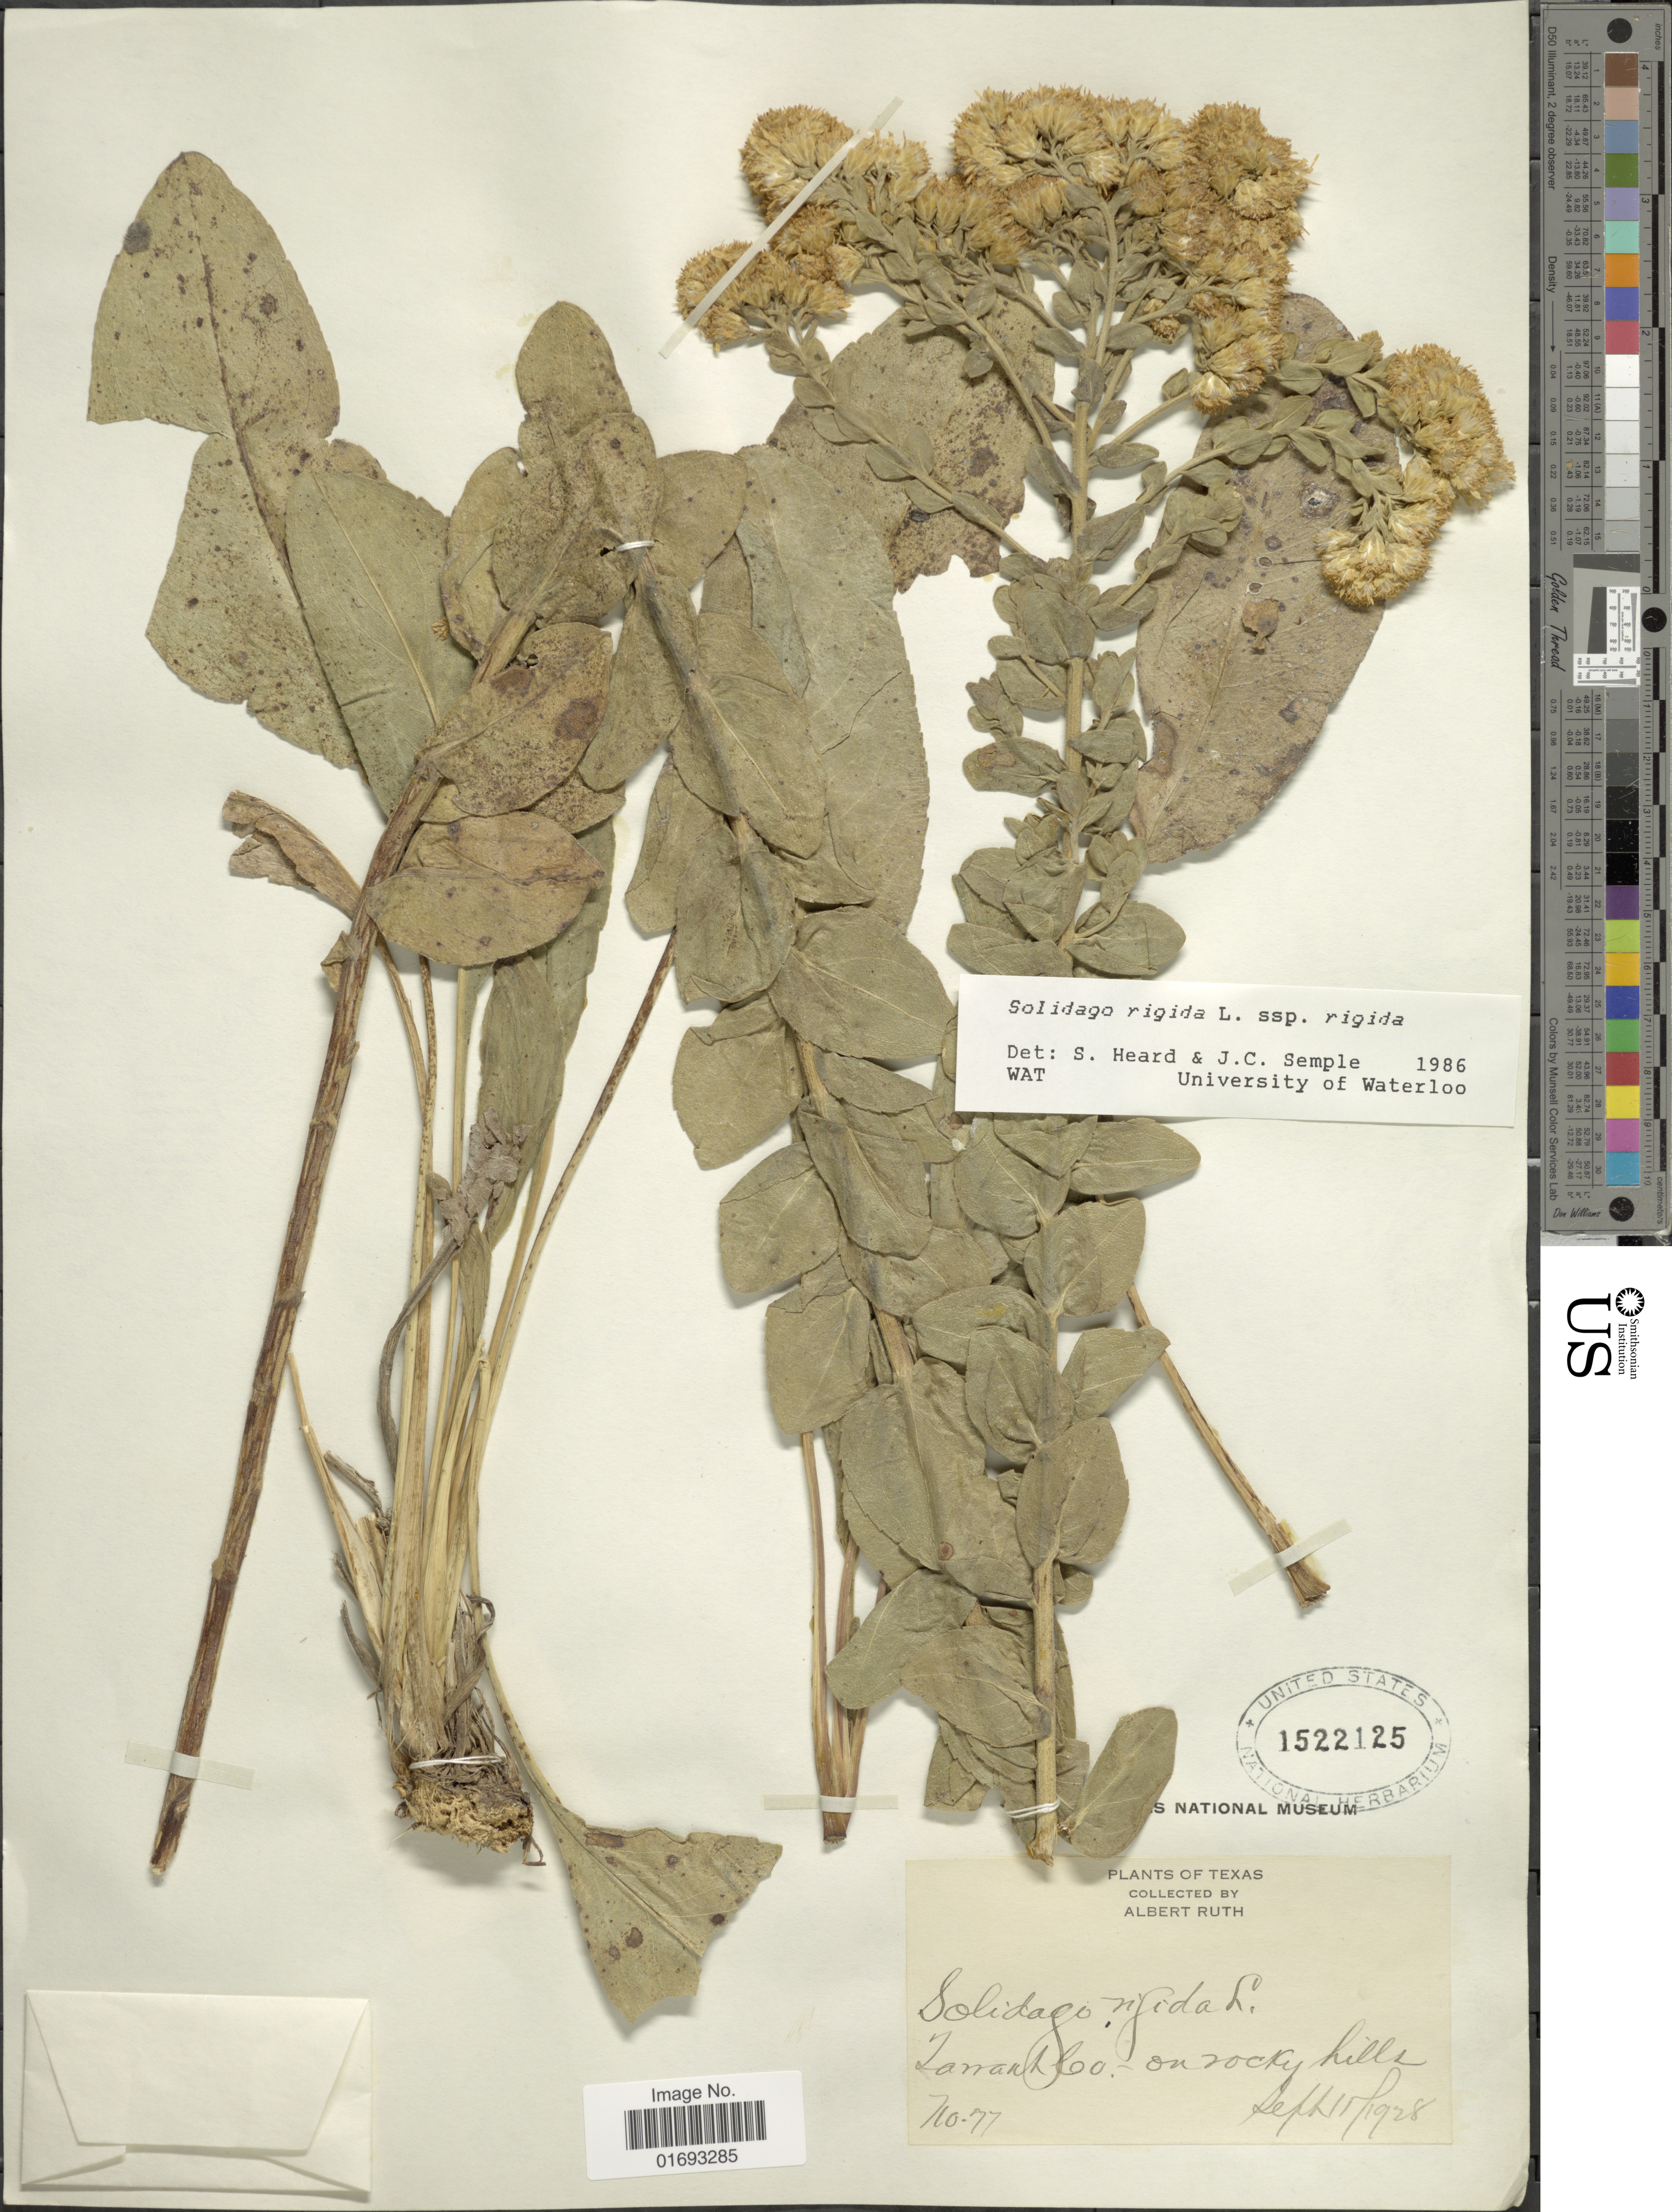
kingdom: Plantae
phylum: Tracheophyta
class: Magnoliopsida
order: Asterales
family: Asteraceae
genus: Oligoneuron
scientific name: Oligoneuron rigidum var. rigidum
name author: (L.) Small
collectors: A. Ruth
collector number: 77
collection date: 1928-09-11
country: United States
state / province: Texas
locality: Tarrant Co., on rocky hills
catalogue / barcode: US 1522125